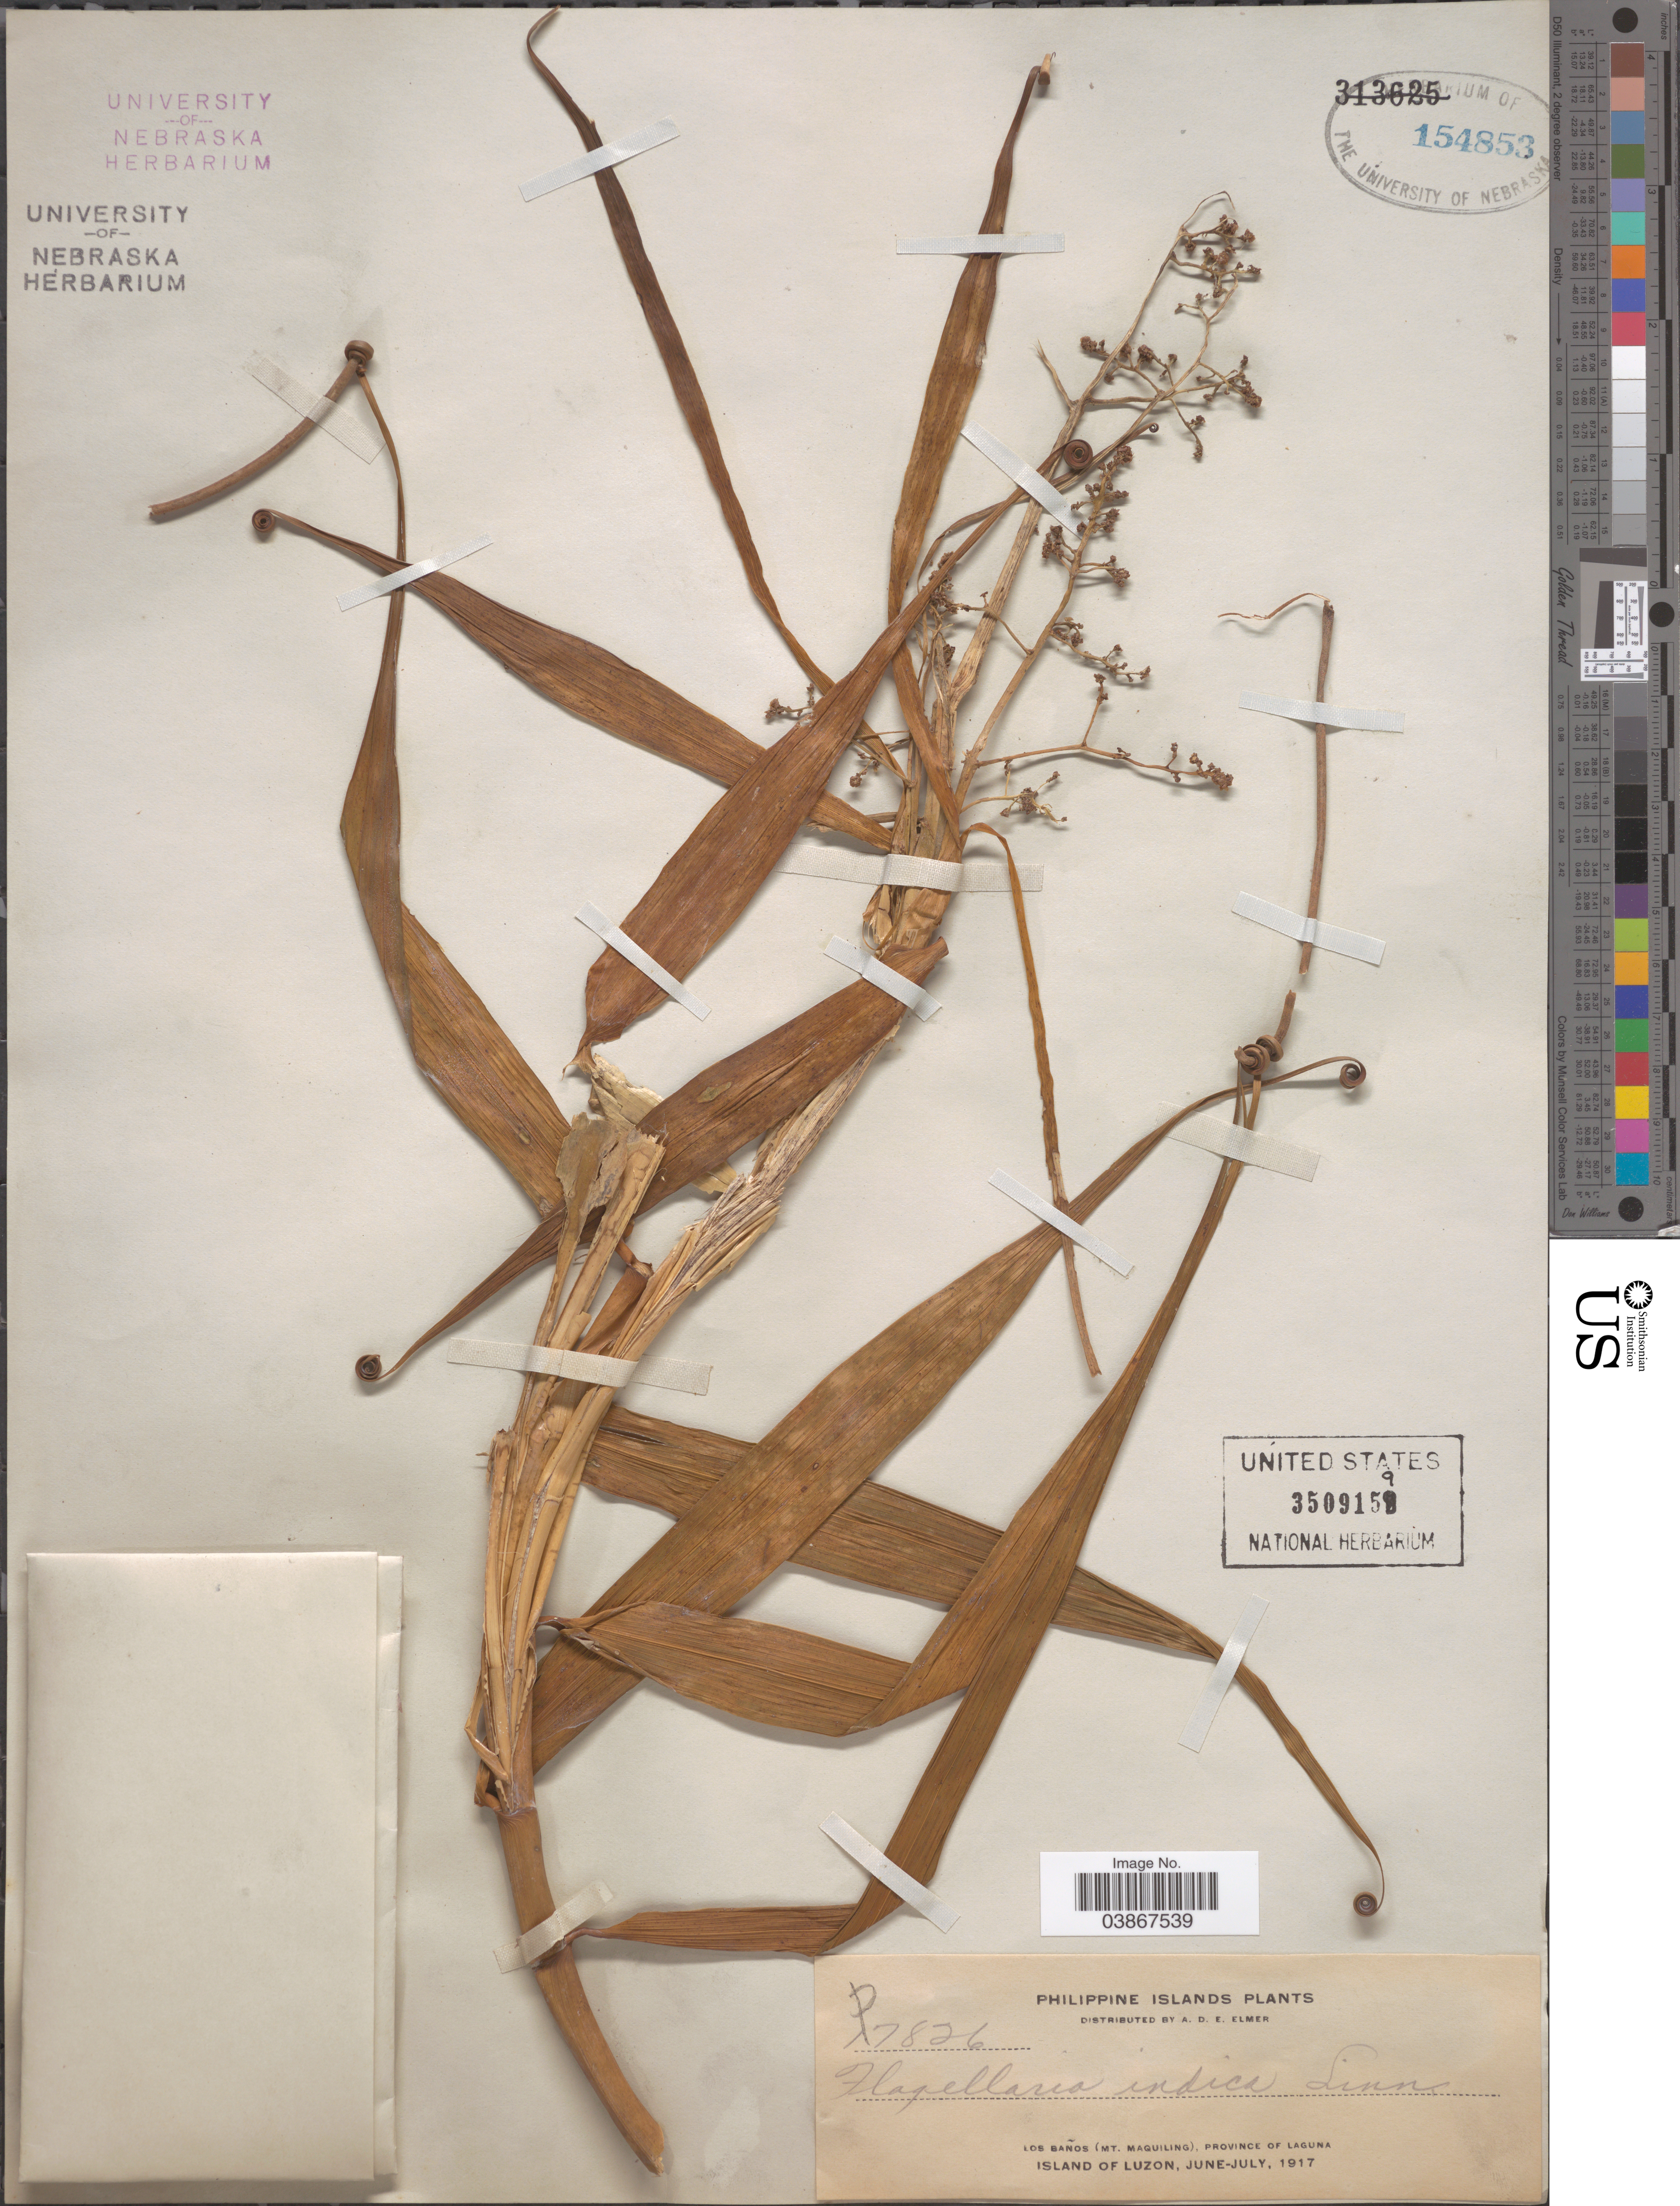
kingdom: Plantae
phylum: Tracheophyta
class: Liliopsida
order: Poales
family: Flagellariaceae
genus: Flagellaria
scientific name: Flagellaria indica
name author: L.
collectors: A. D. E. Elmer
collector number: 17826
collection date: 1917-06/1917-07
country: Philippines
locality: Los Baños (Mt. Maquiling), Province of Laguna. Island of Luzon.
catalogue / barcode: US 3509159